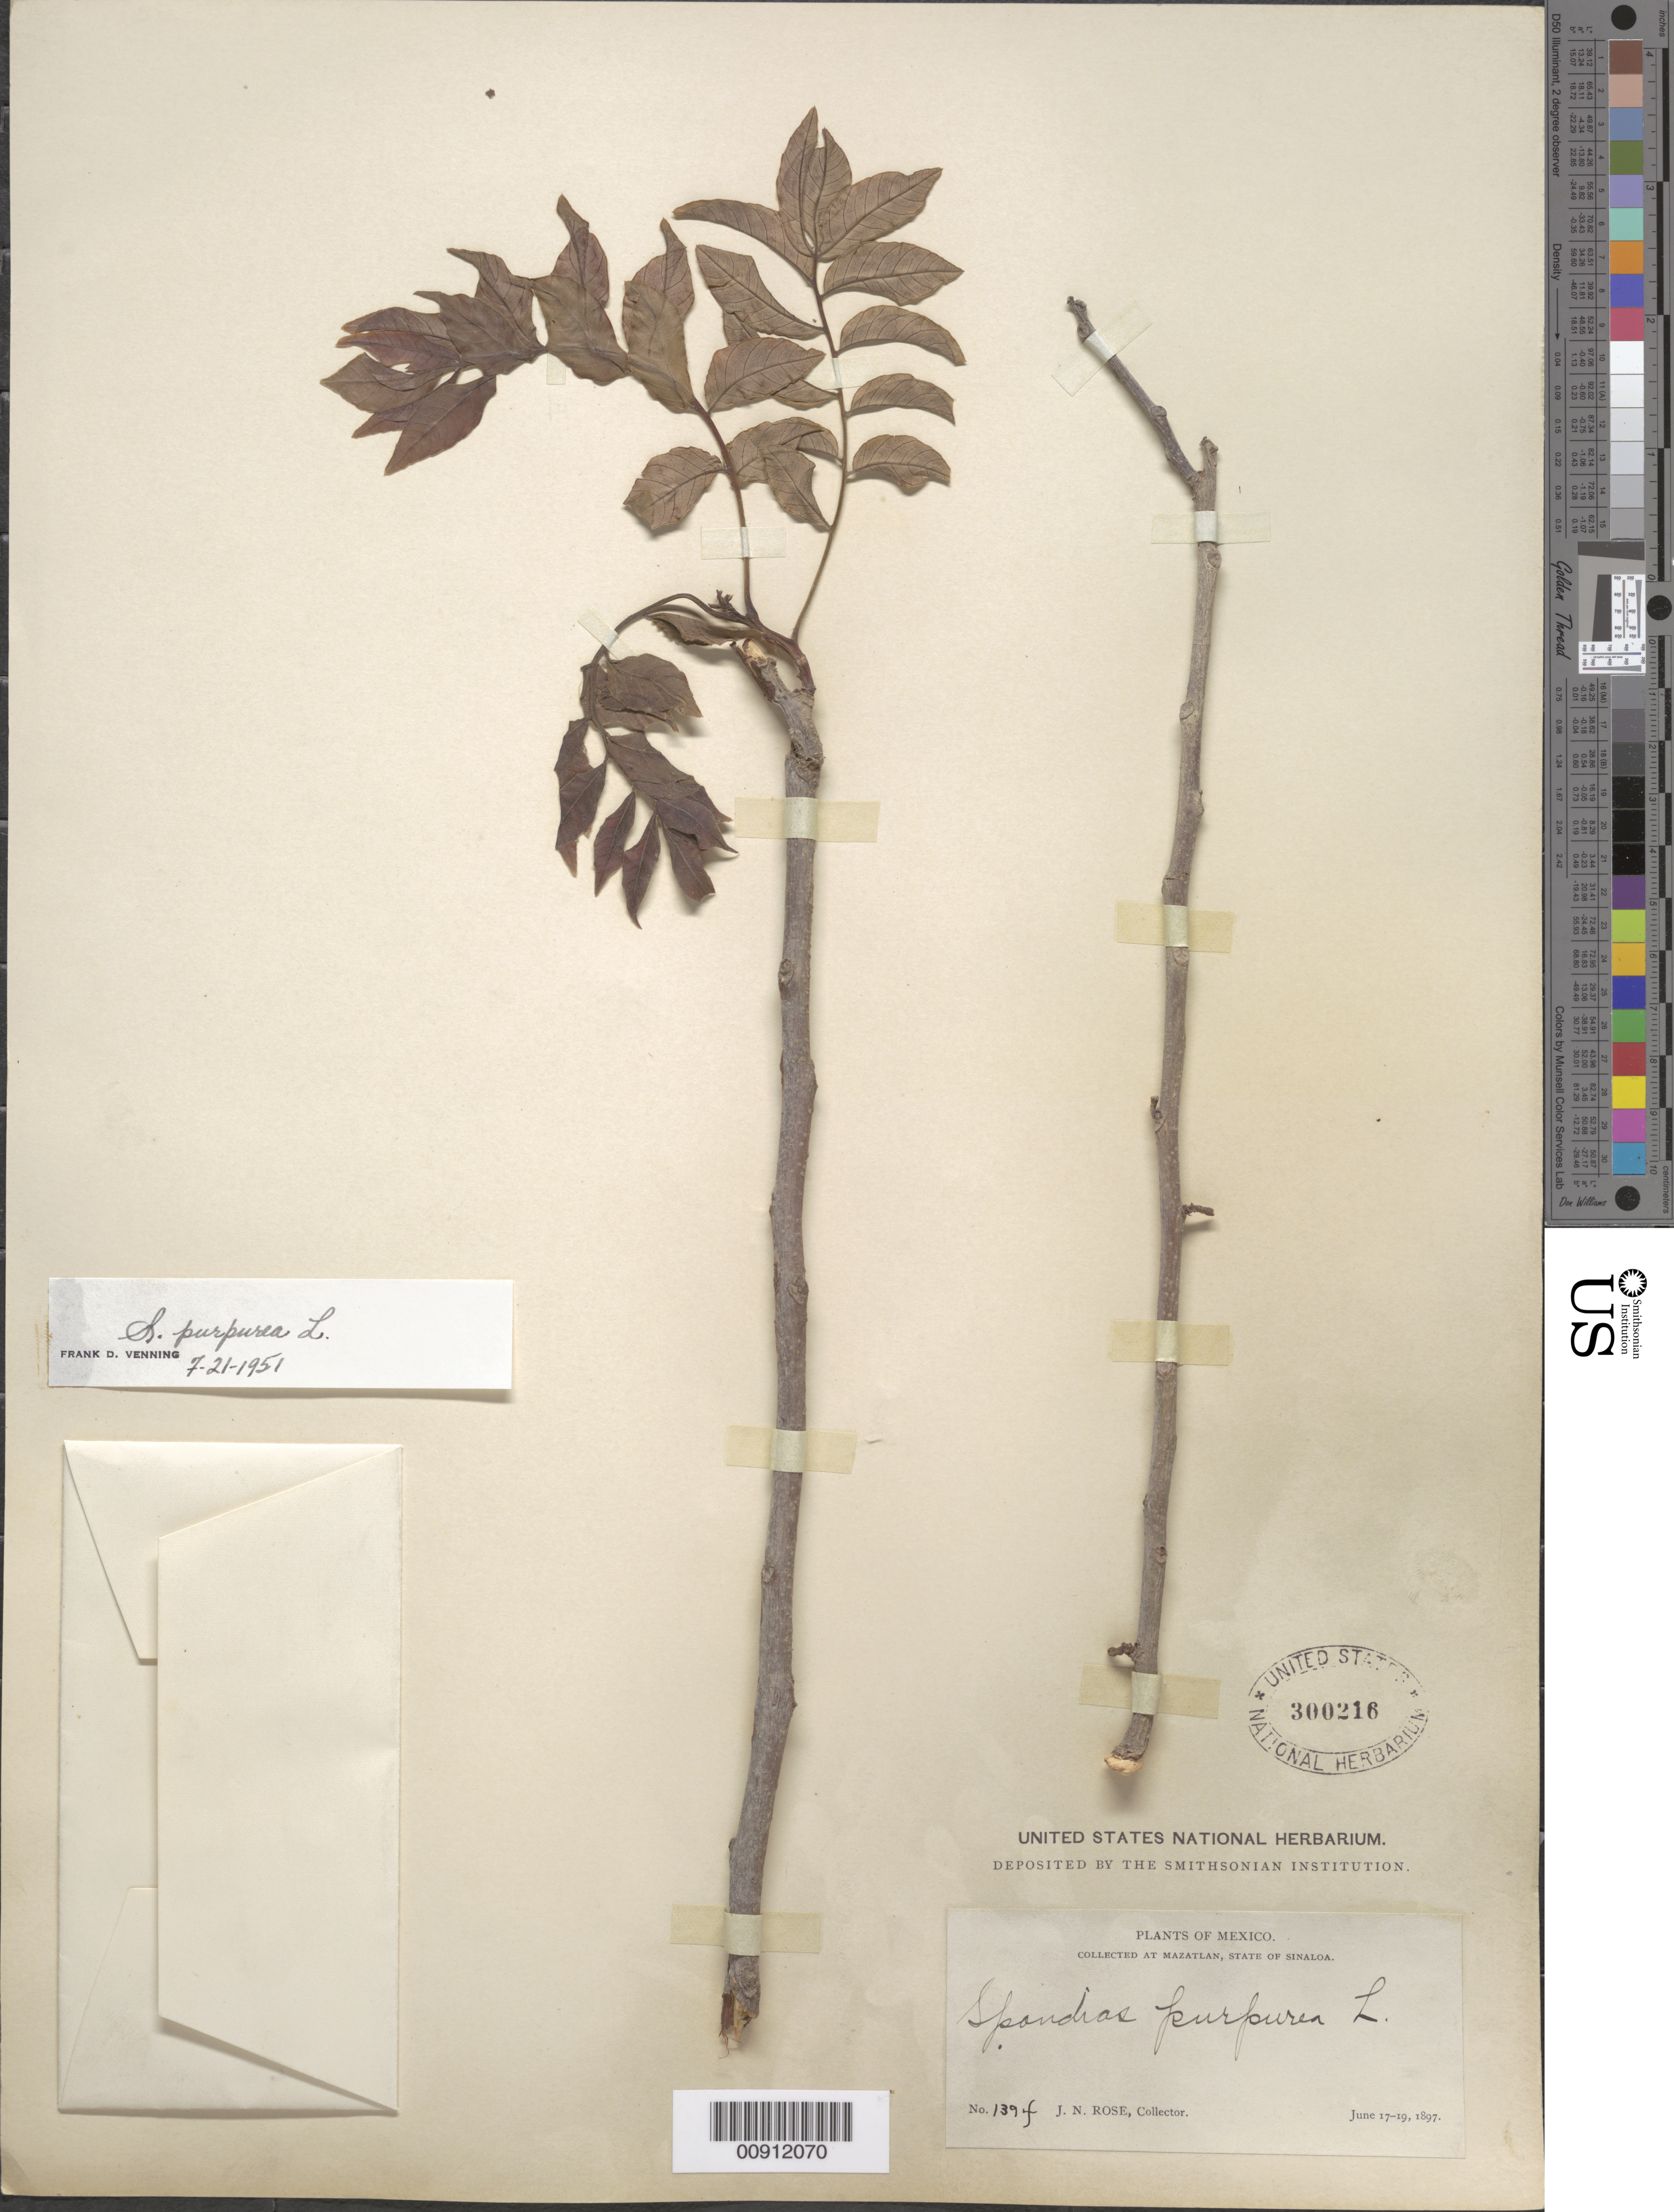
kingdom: Plantae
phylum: Tracheophyta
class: Magnoliopsida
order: Sapindales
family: Anacardiaceae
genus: Spondias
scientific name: Spondias purpurea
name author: L.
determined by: Mitchell, John D.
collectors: J. N. Rose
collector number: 1394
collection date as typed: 17 Jun 1897 to 19 Jun 1897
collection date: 1897-06-17/1897-06-19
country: Mexico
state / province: Sinaloa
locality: Mazatlán, State of Sinaloa.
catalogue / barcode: US 300216